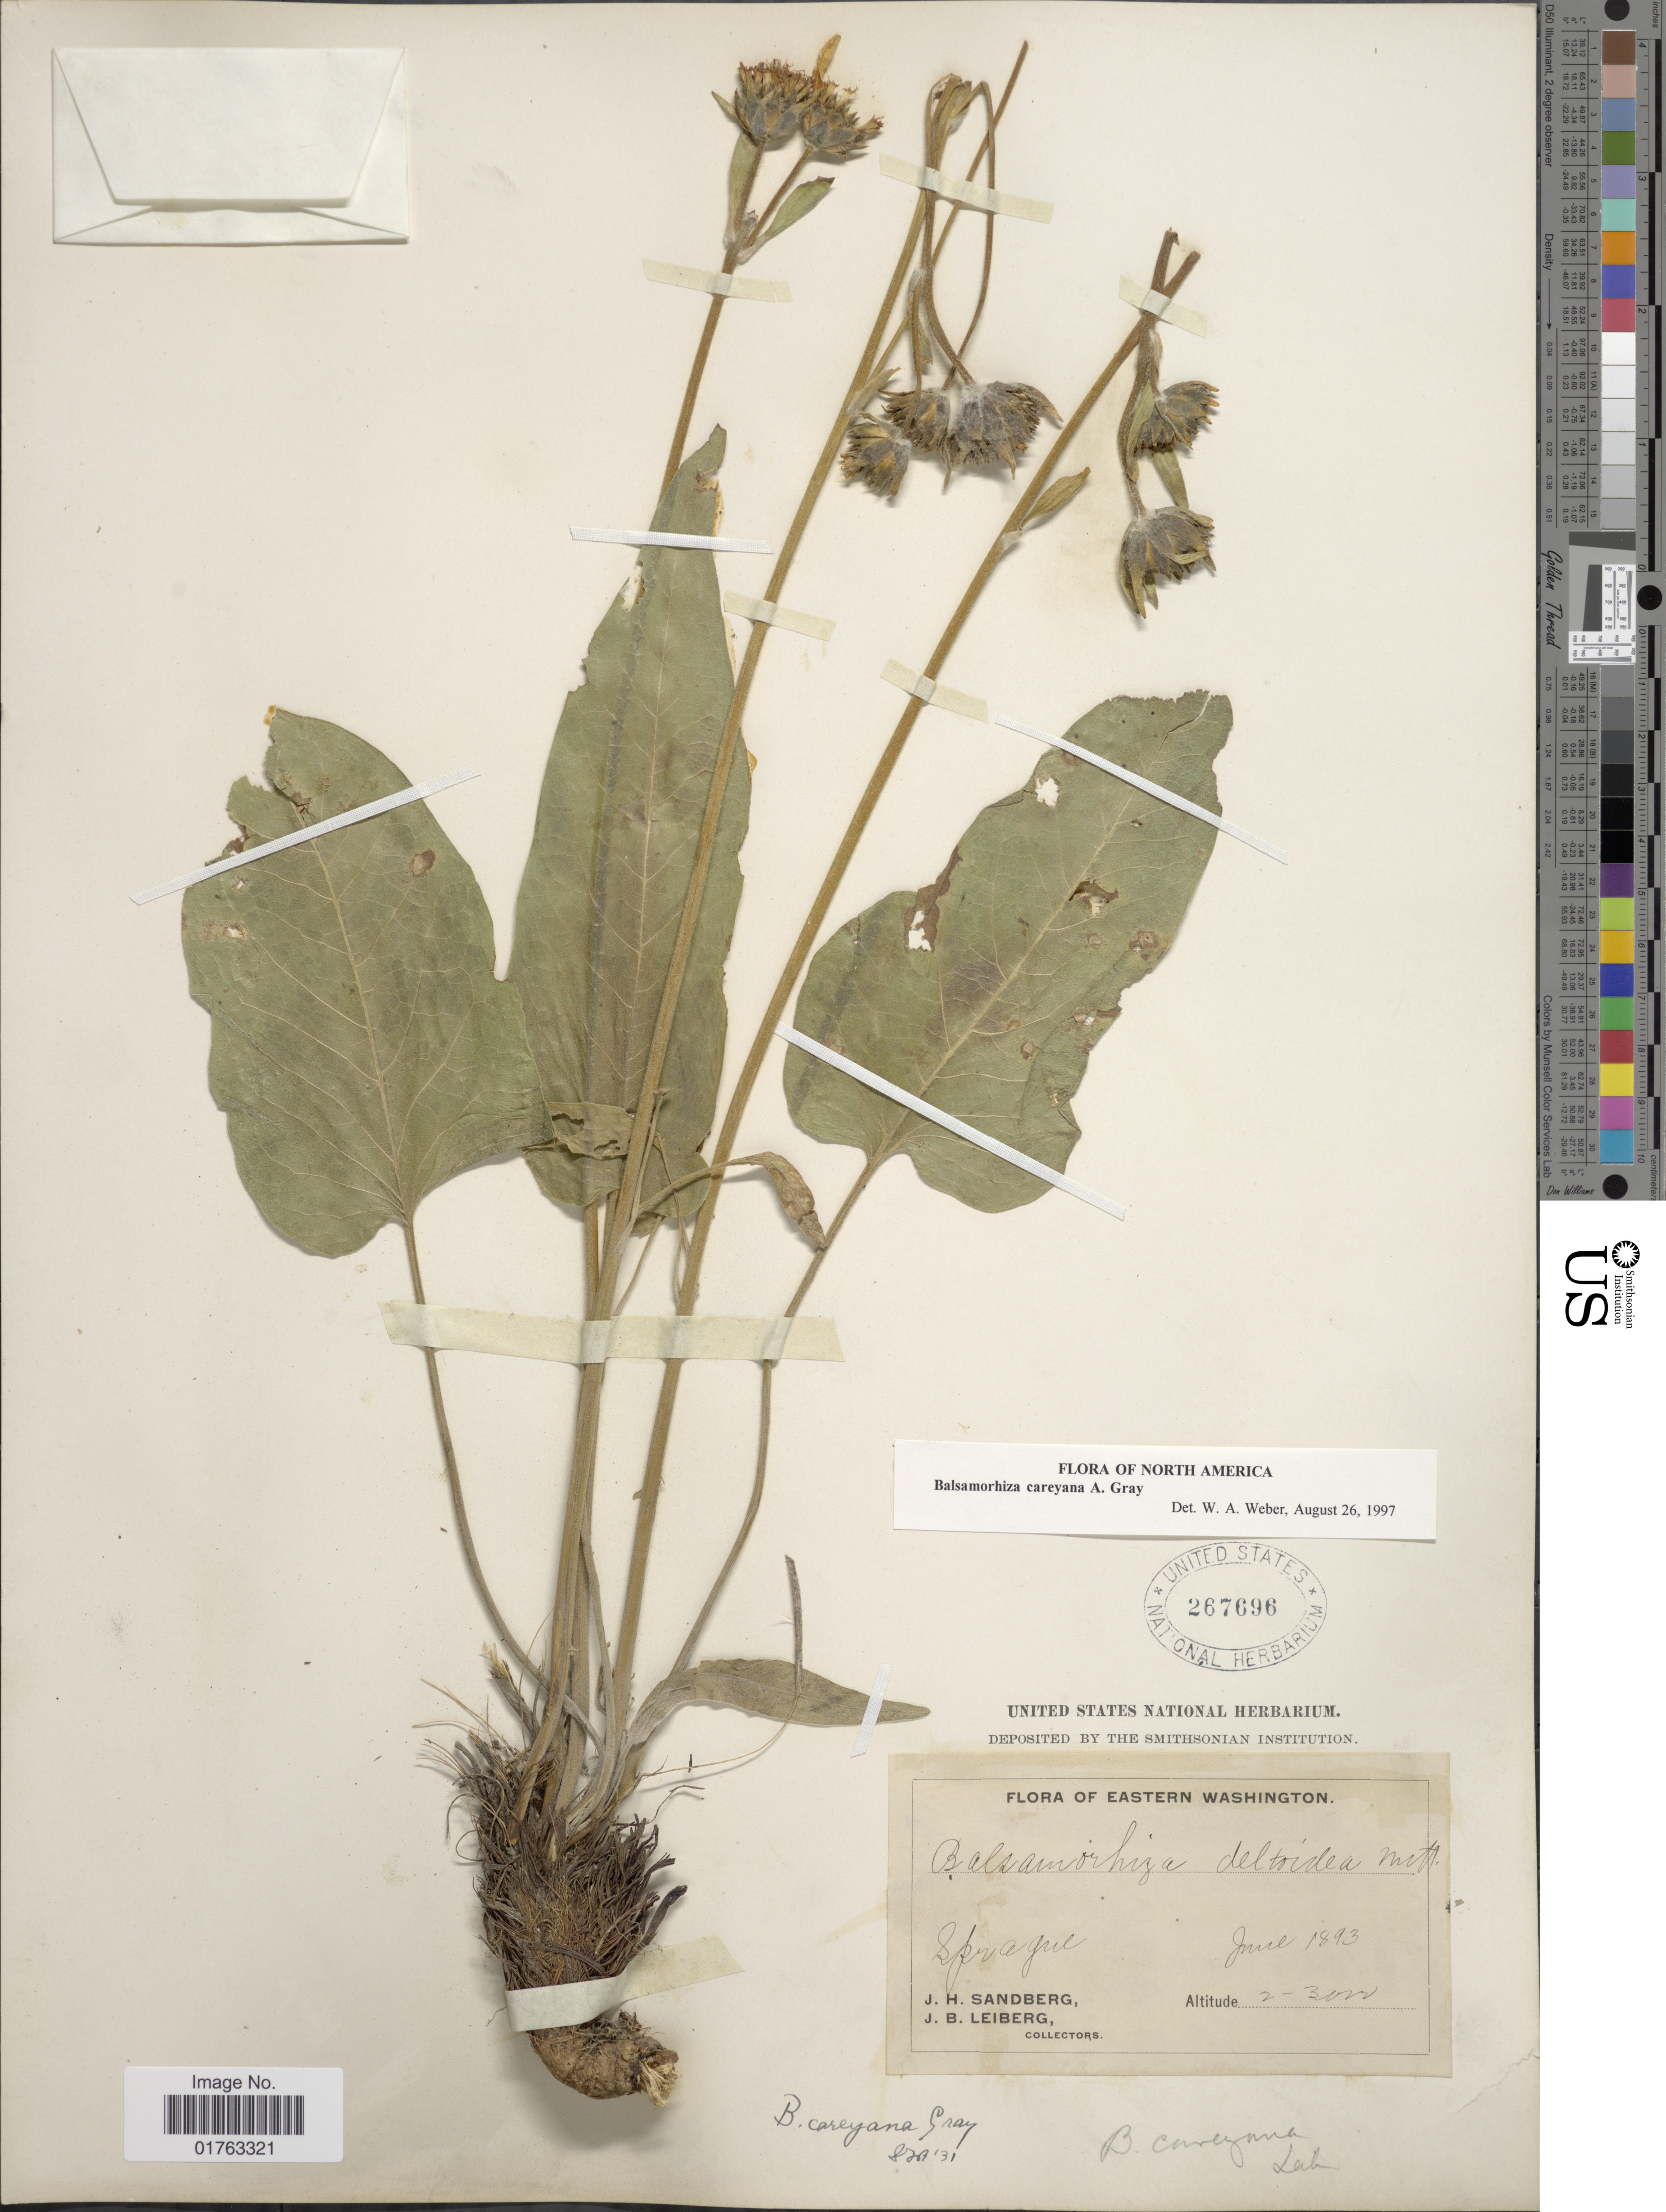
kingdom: Plantae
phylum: Tracheophyta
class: Magnoliopsida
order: Asterales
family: Asteraceae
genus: Balsamorhiza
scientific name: Balsamorhiza careyana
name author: A. Gray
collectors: J. H. Sandberg & J. B. Leiberg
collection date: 1893-06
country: United States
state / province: Washington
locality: Eastern Washington, Sprague.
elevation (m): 20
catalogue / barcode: US 267696